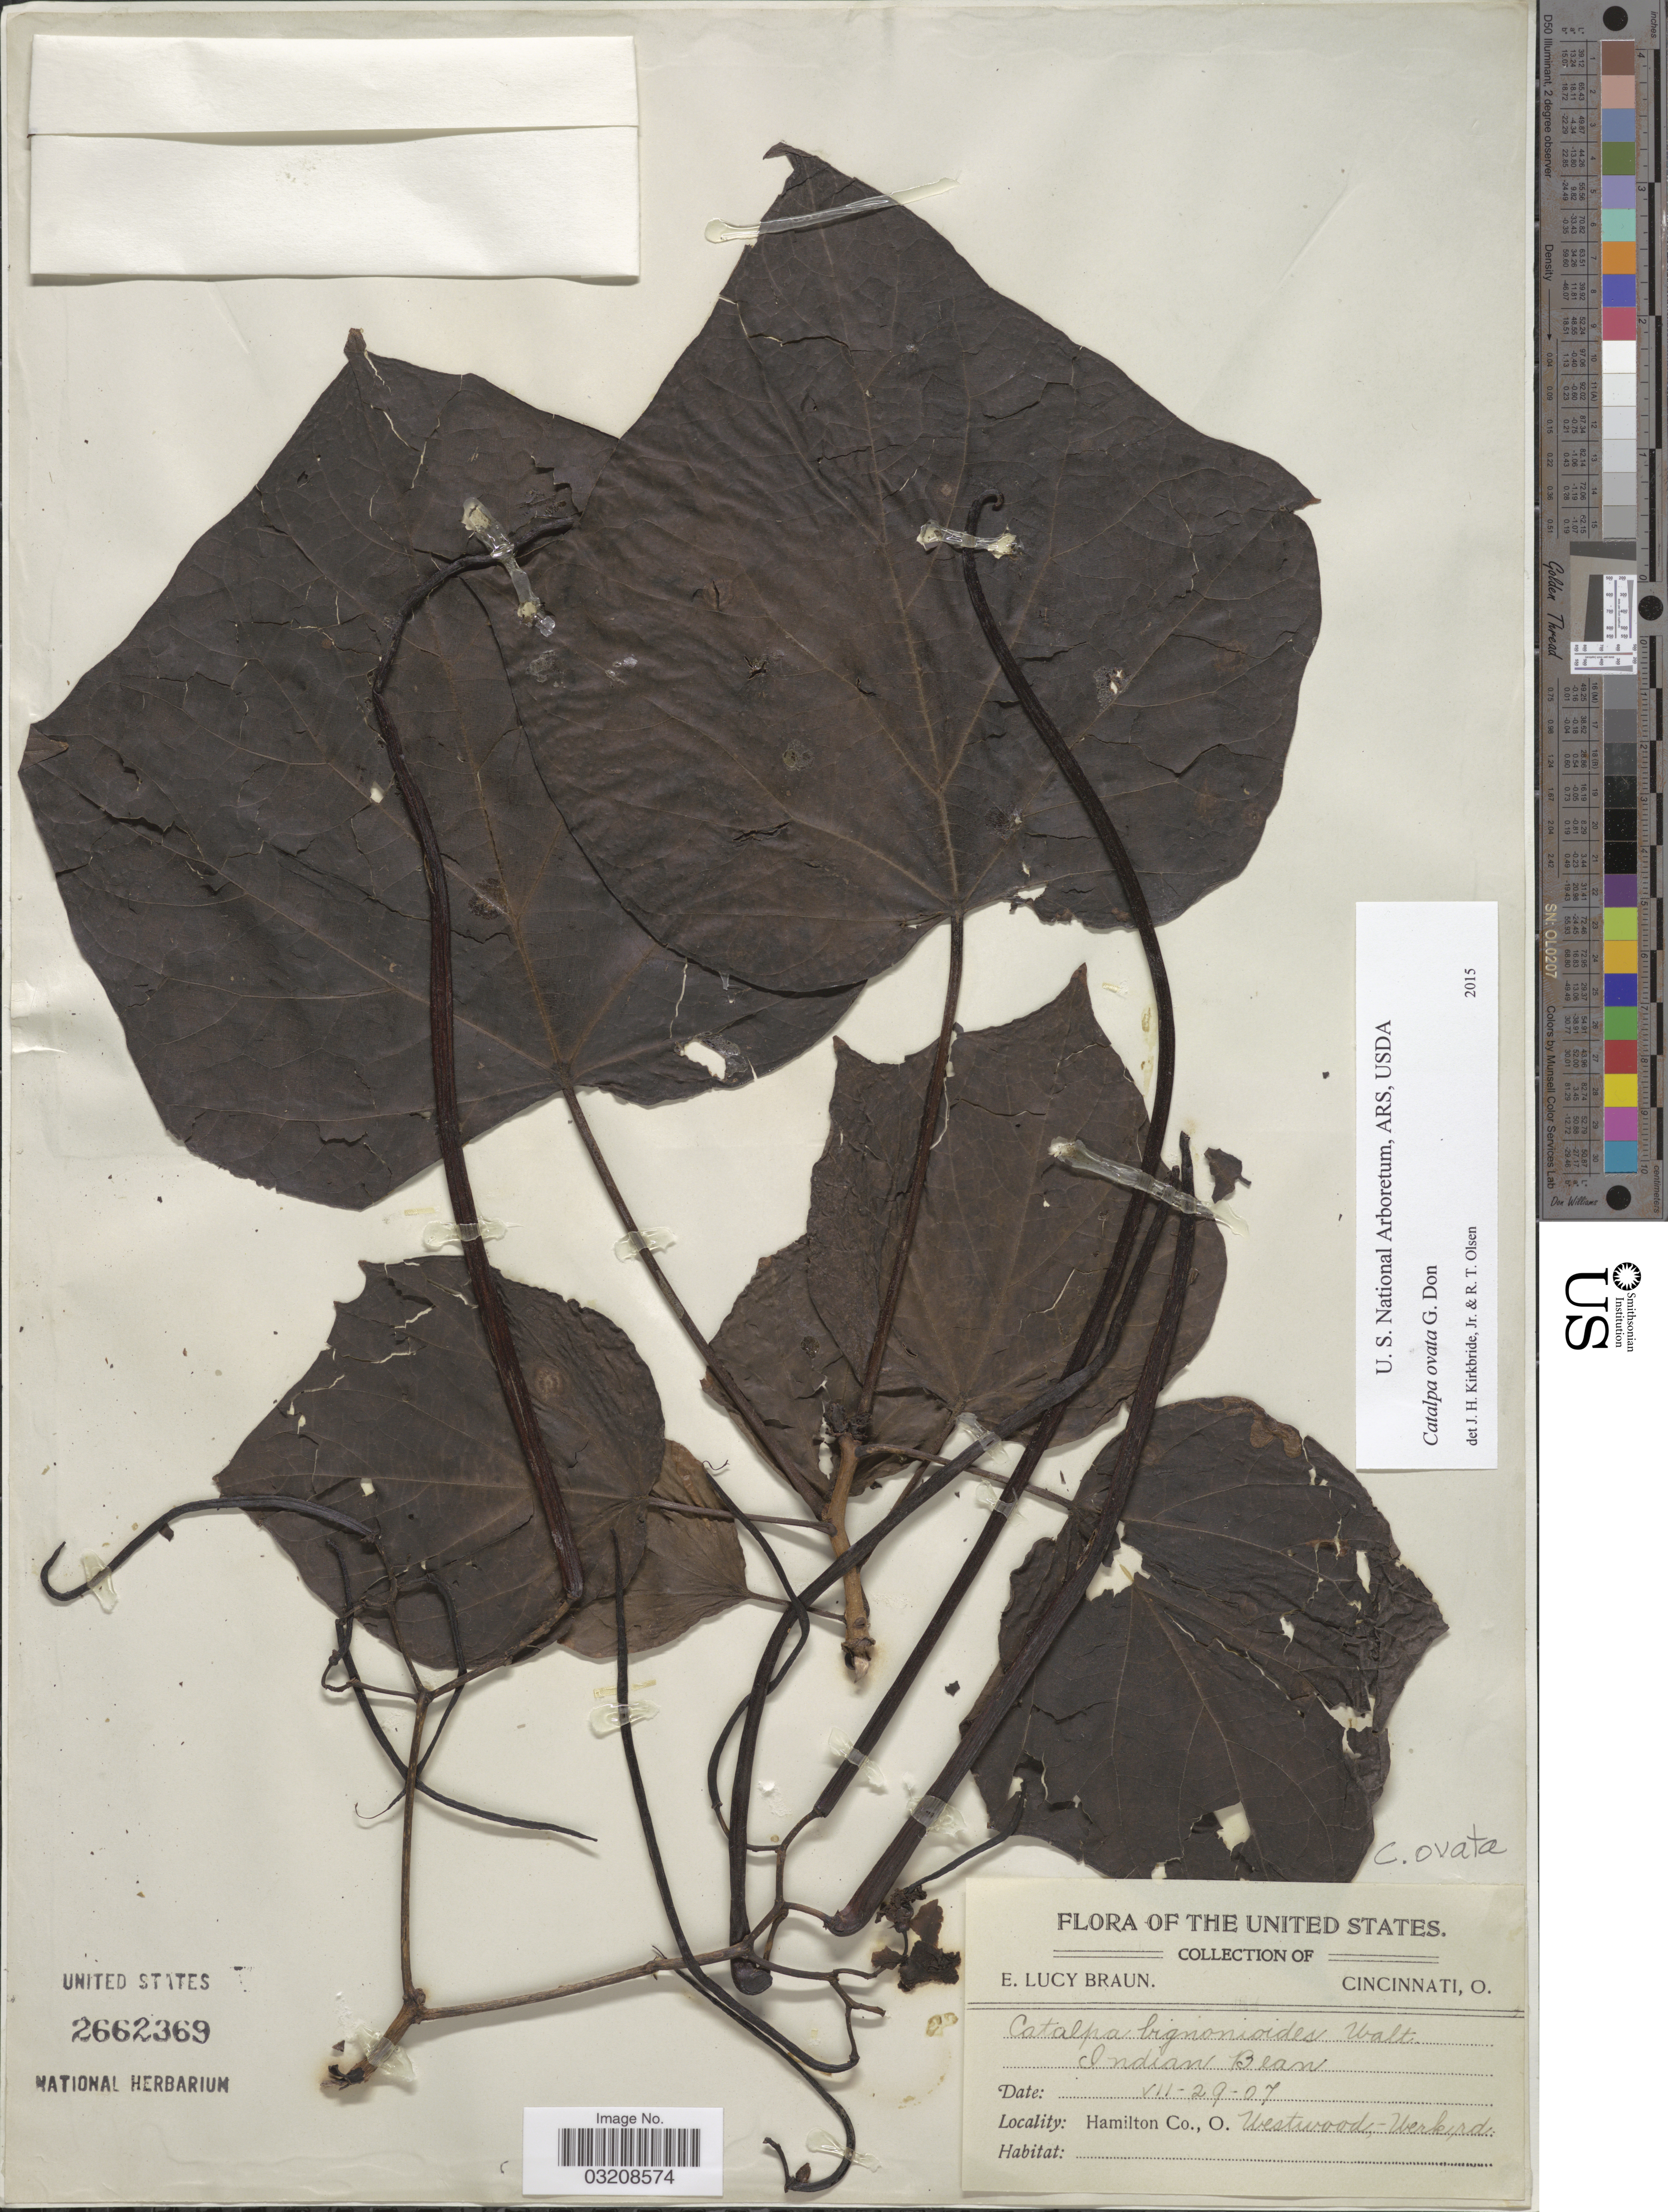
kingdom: Plantae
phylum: Tracheophyta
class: Magnoliopsida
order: Lamiales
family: Bignoniaceae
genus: Catalpa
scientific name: Catalpa ovata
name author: G. Don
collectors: E. L. Braun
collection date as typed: Transcribed d/m/y: 29/7/7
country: United States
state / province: Ohio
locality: Hamilton Co., O. Westwood; Werk rd.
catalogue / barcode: US 2662369